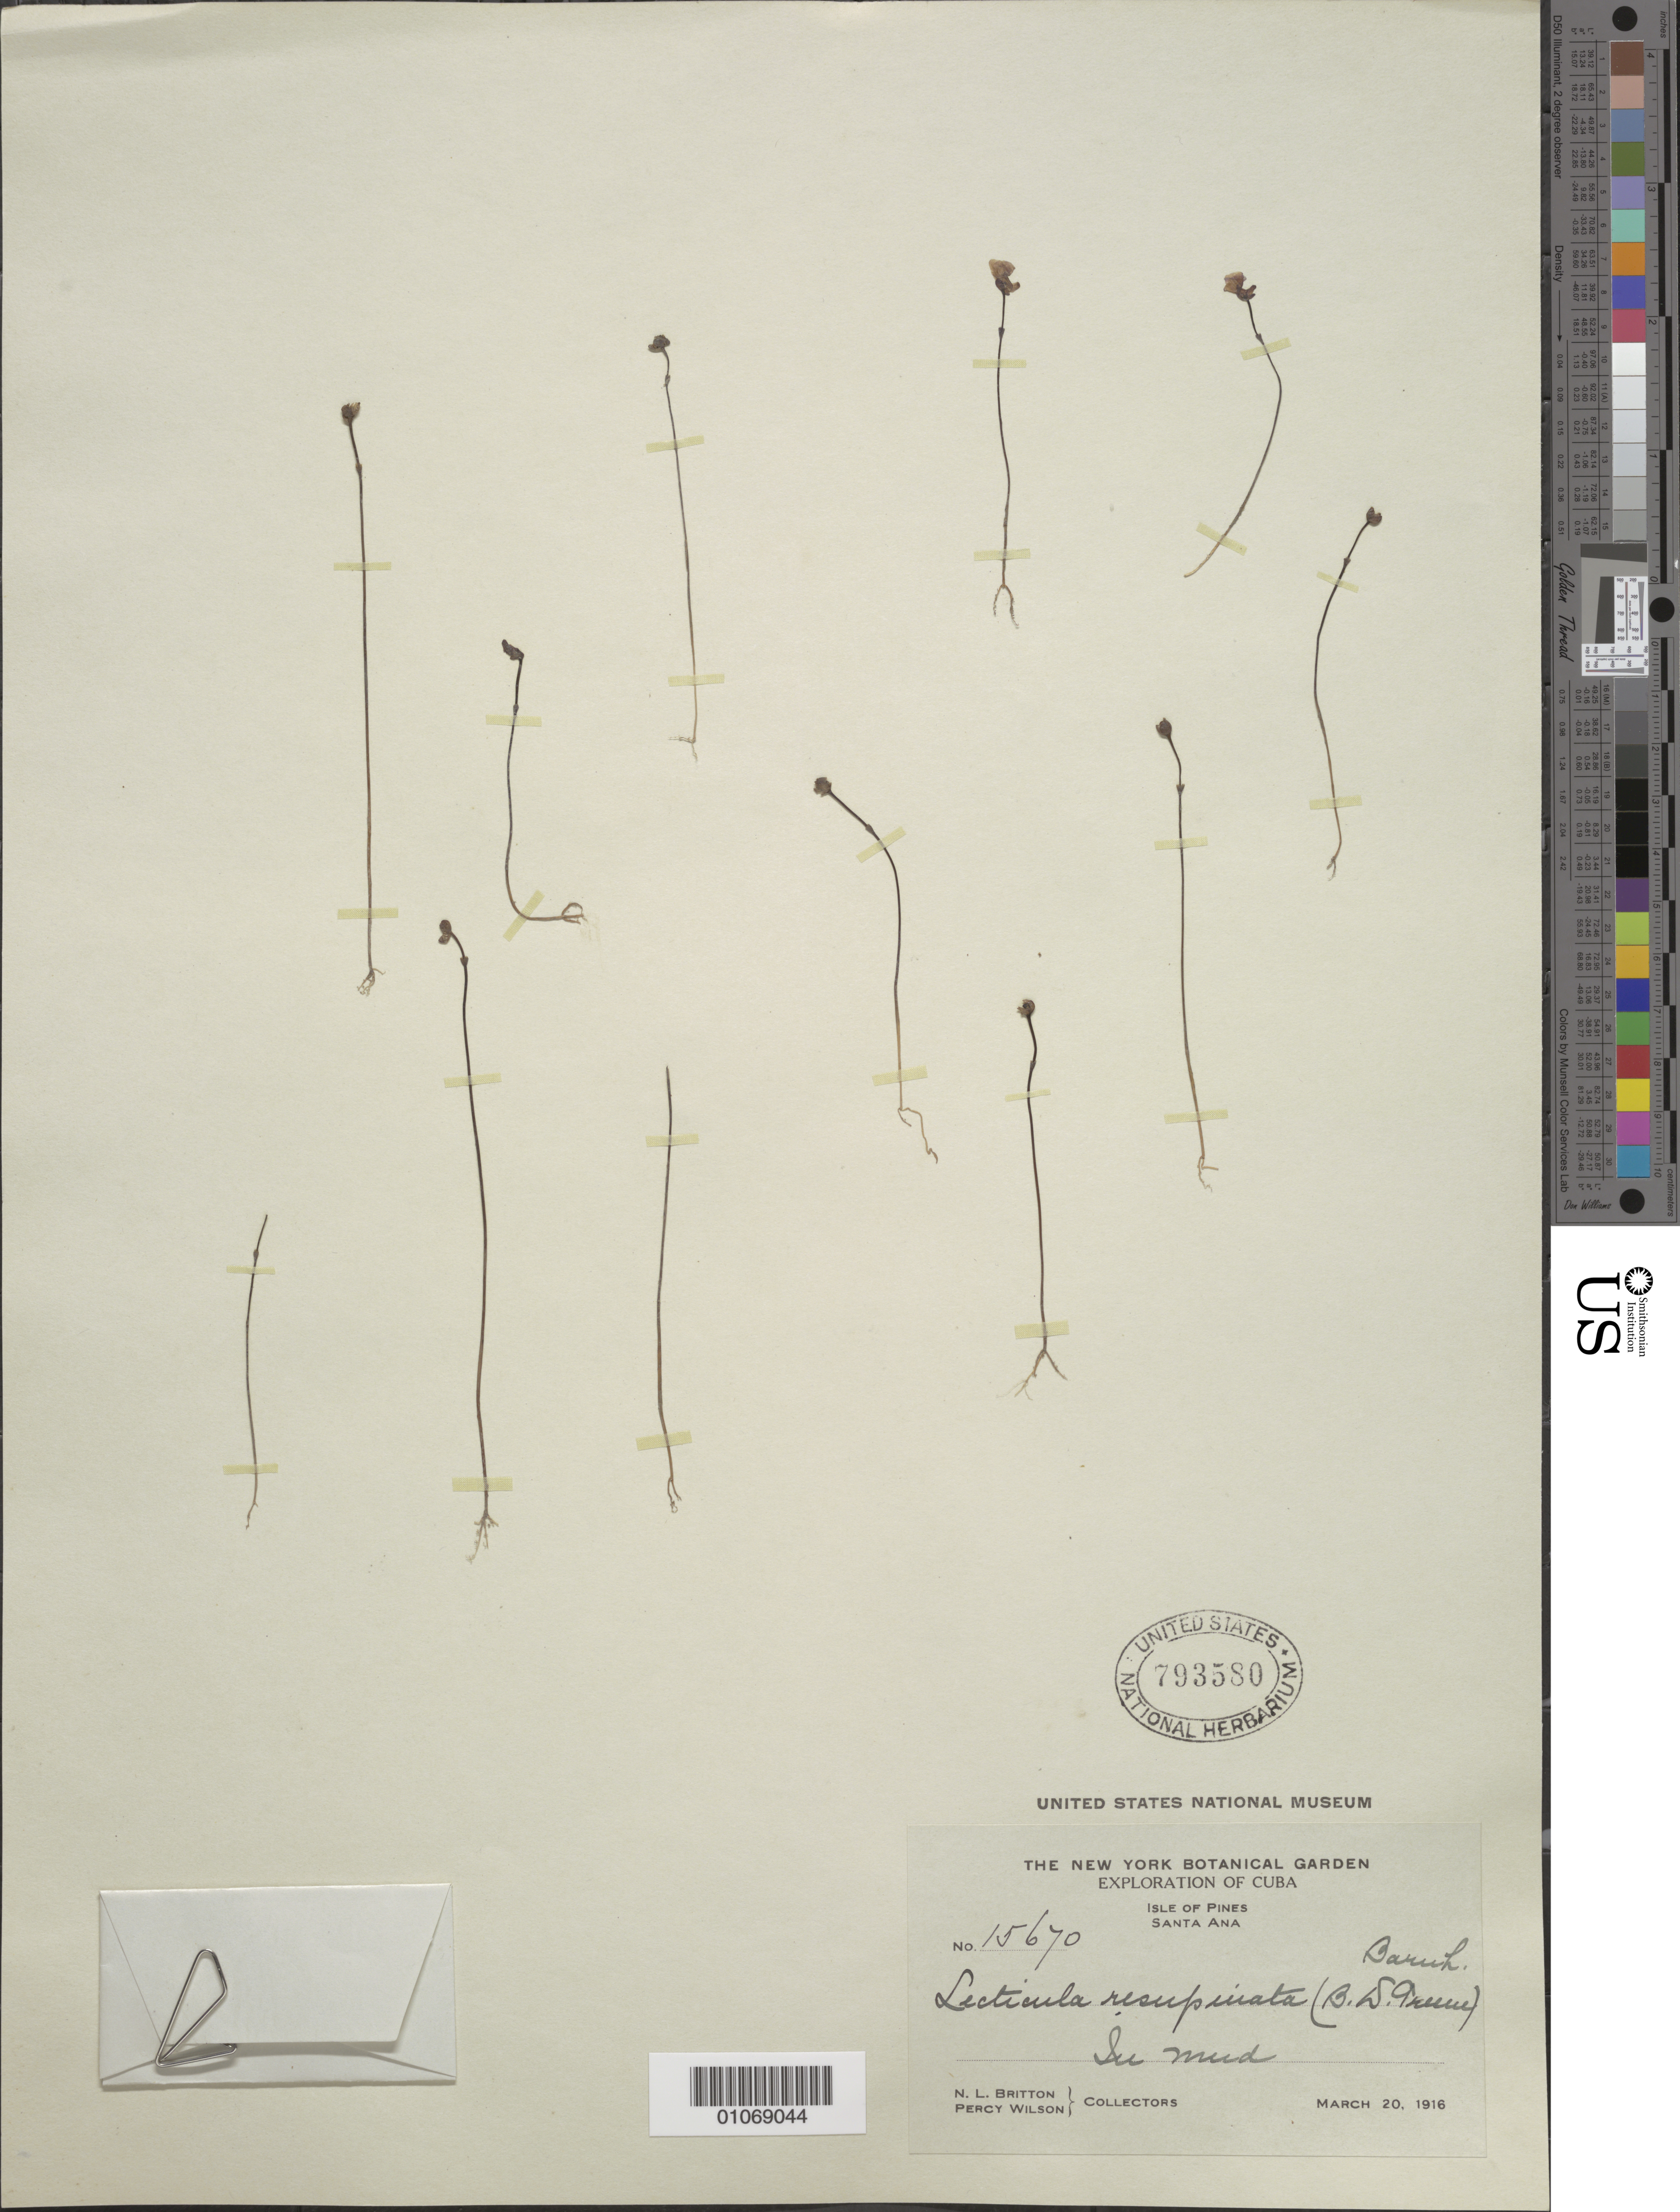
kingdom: Plantae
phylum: Tracheophyta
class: Magnoliopsida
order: Lamiales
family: Lentibulariaceae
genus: Utricularia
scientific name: Utricularia resupinata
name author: B.D. Greene ex Bigelow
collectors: N. Britton & P. Wilson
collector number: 15670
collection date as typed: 20 Mar 1916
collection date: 1916-03-20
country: Cuba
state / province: Isla de La Juventud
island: Isla de la Juventud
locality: Isle of Pines, Santa Ana In mud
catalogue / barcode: US 793580